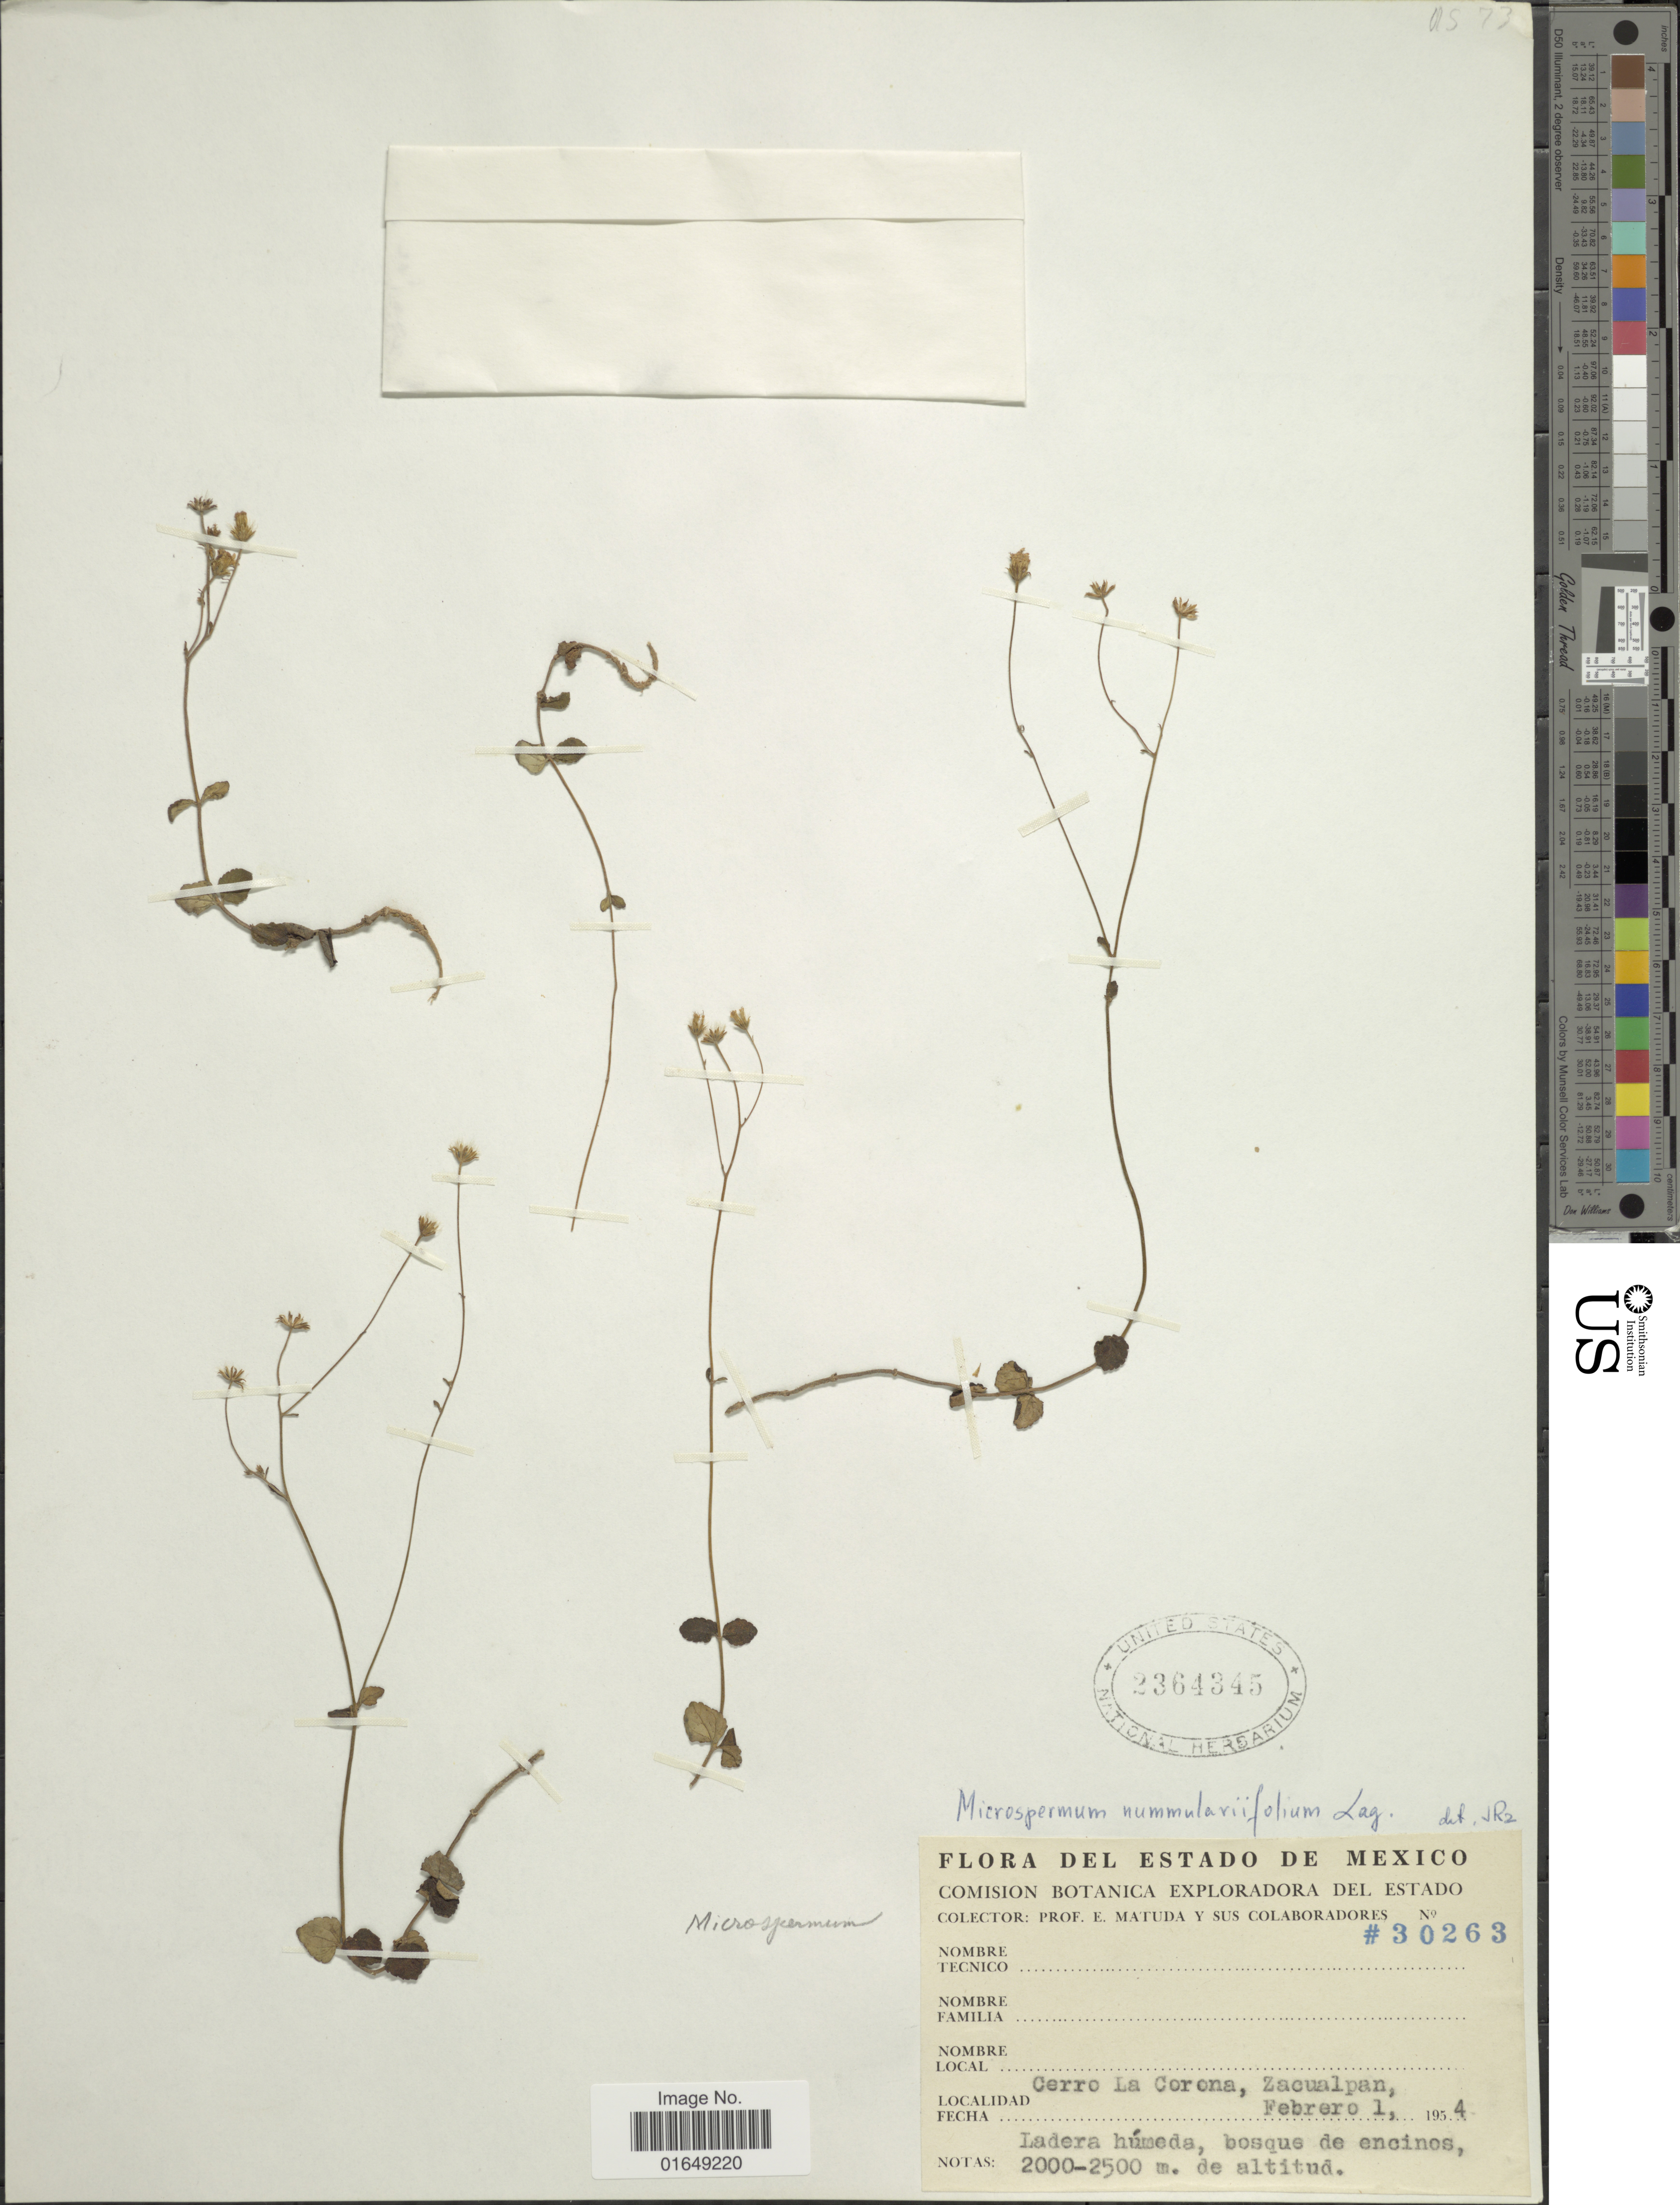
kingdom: Plantae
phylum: Tracheophyta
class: Magnoliopsida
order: Asterales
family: Asteraceae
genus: Microspermum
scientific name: Microspermum numulariaefolium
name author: Lag.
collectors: E. Matuda & et al.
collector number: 30263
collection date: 1954-02-01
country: Mexico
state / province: México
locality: Cerro La Corona, Zacaulpan, Ladera húmeda.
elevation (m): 2000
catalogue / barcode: US 2364345